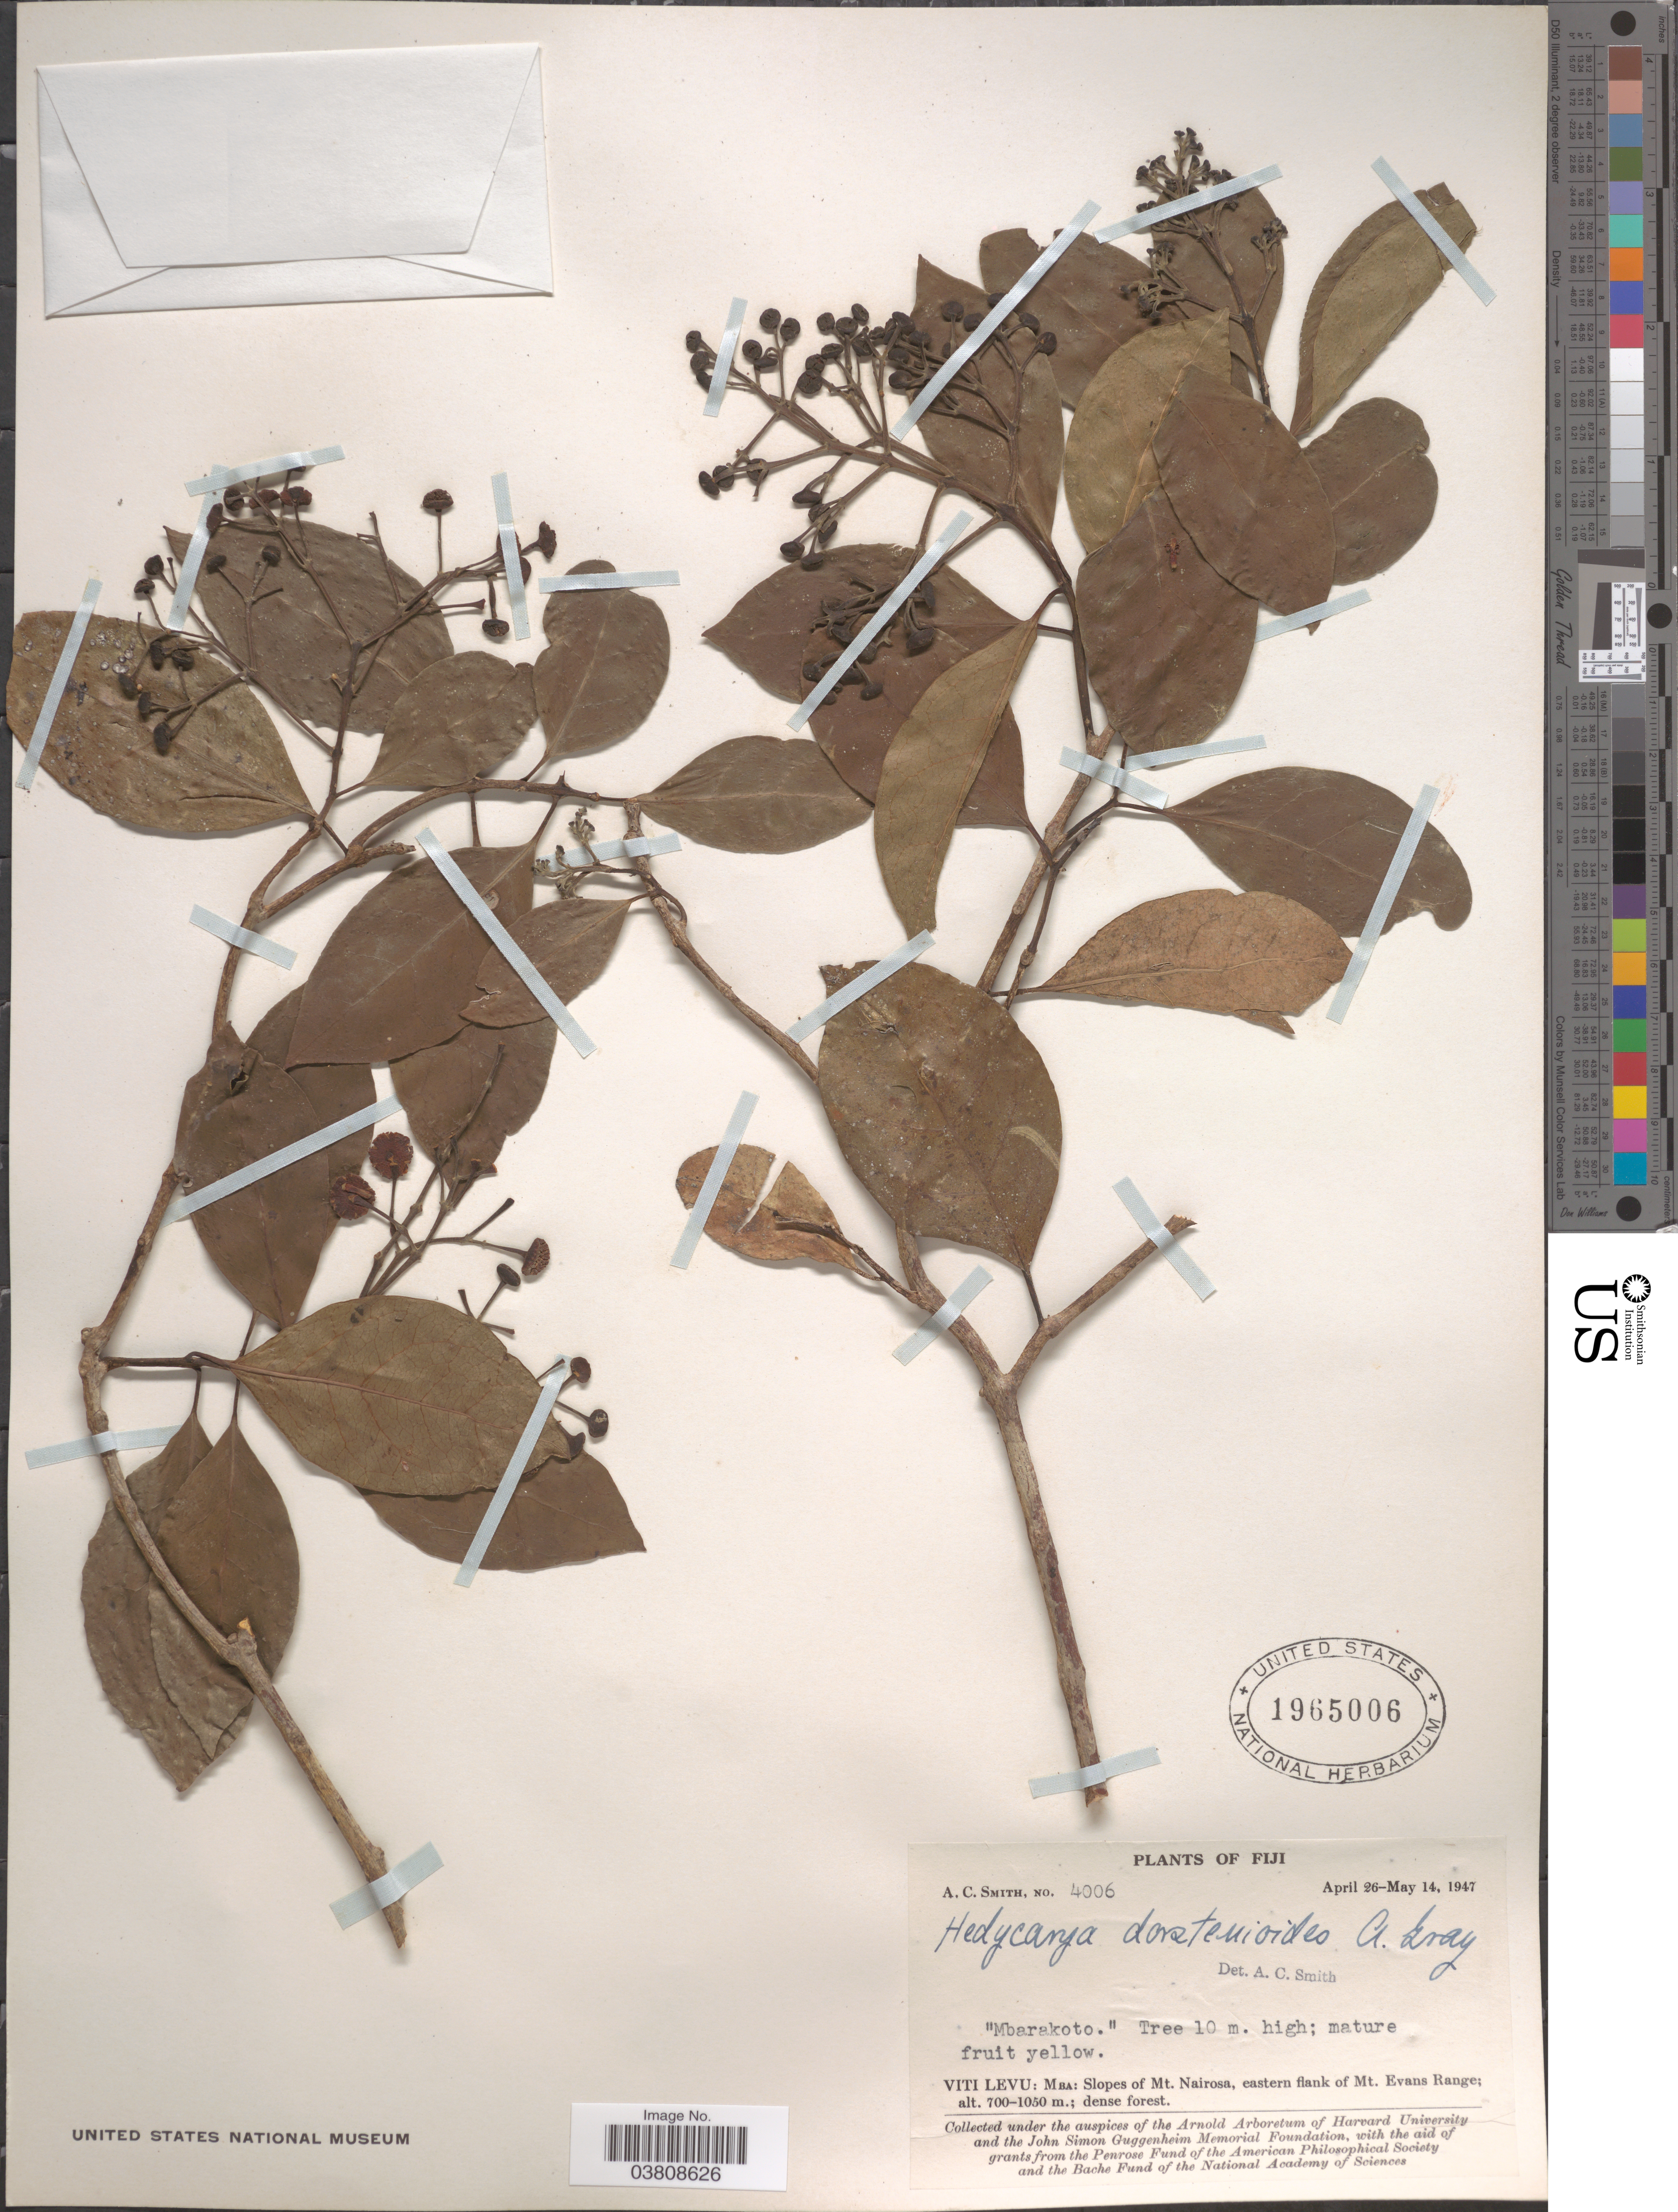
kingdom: Plantae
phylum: Tracheophyta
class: Magnoliopsida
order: Laurales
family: Monimiaceae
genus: Hedycarya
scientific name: Hedycarya dorstenioides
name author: A. Gray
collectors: A. C. Smith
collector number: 4006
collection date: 1947-04-26/1947-05-14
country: Fiji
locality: Viti Levu: Mba: Slopes of Mt. Nairosa, eastern flank of Mt. Evans Range.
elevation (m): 700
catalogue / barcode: US 1965006